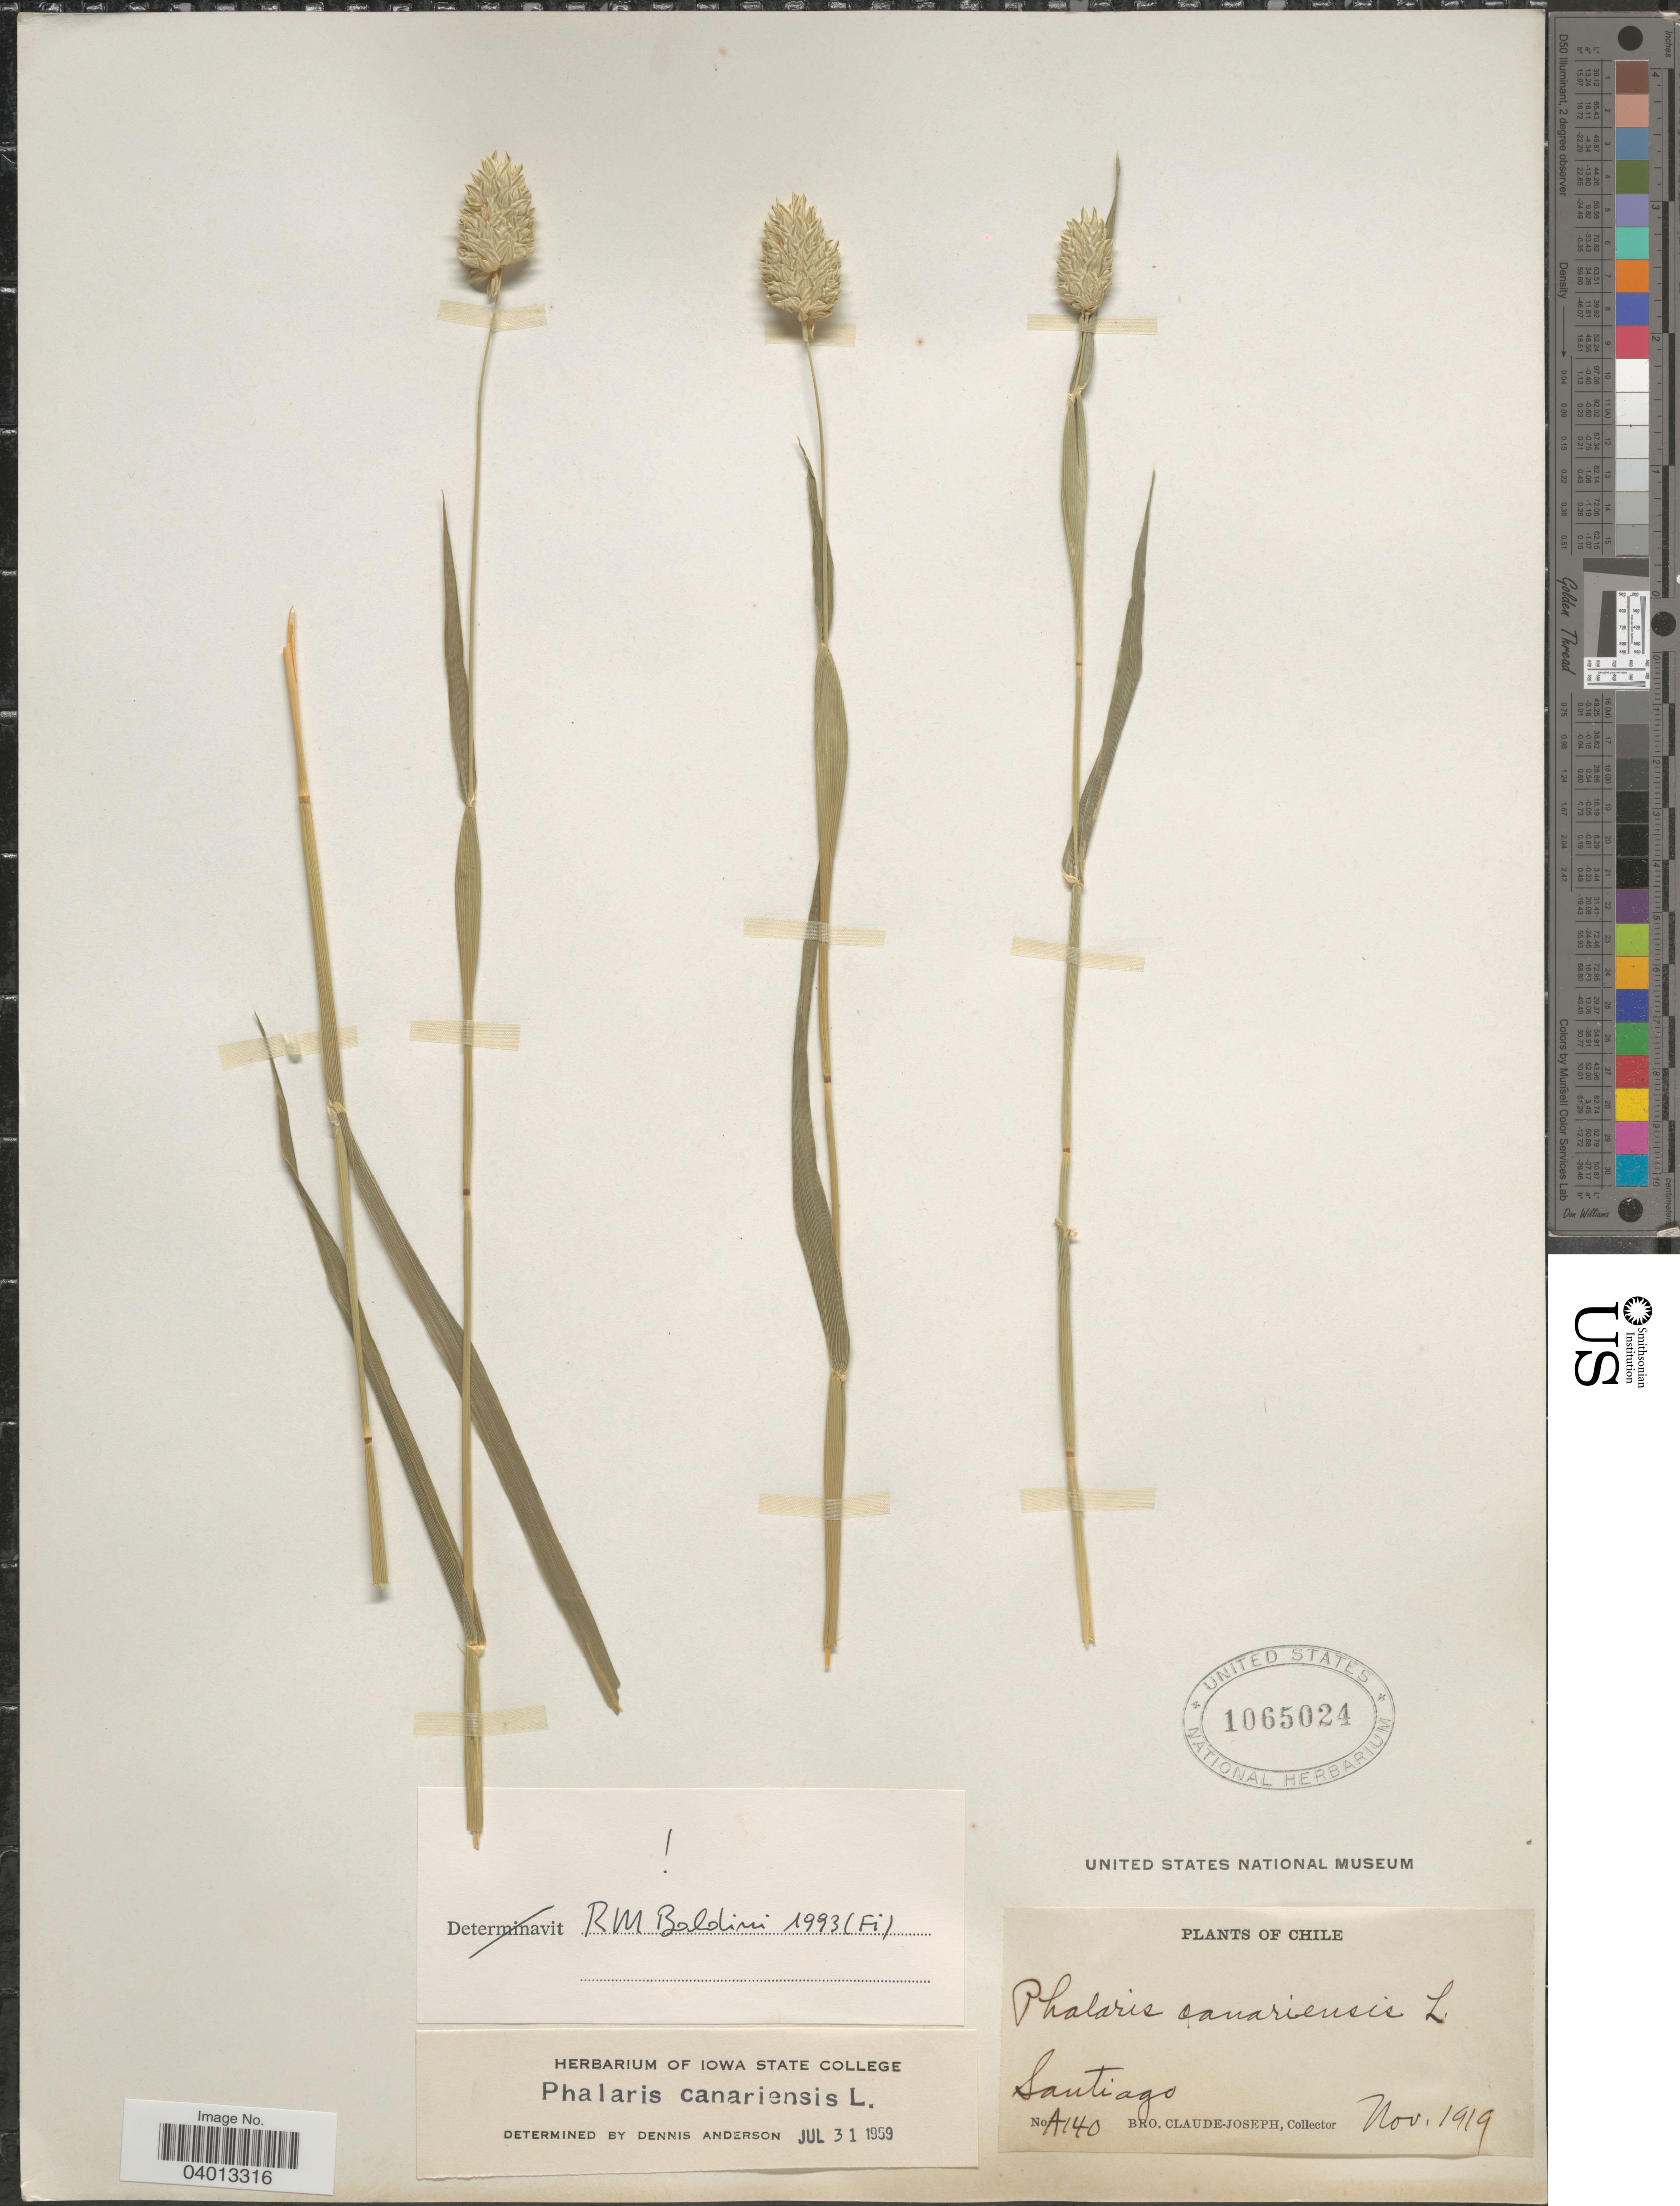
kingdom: Plantae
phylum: Tracheophyta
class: Liliopsida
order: Poales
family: Poaceae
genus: Phalaris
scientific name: Phalaris canariensis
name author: L.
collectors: Bro. Claude-Joseph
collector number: A140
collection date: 1919-11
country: Chile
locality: Santiago.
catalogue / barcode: US 1065024